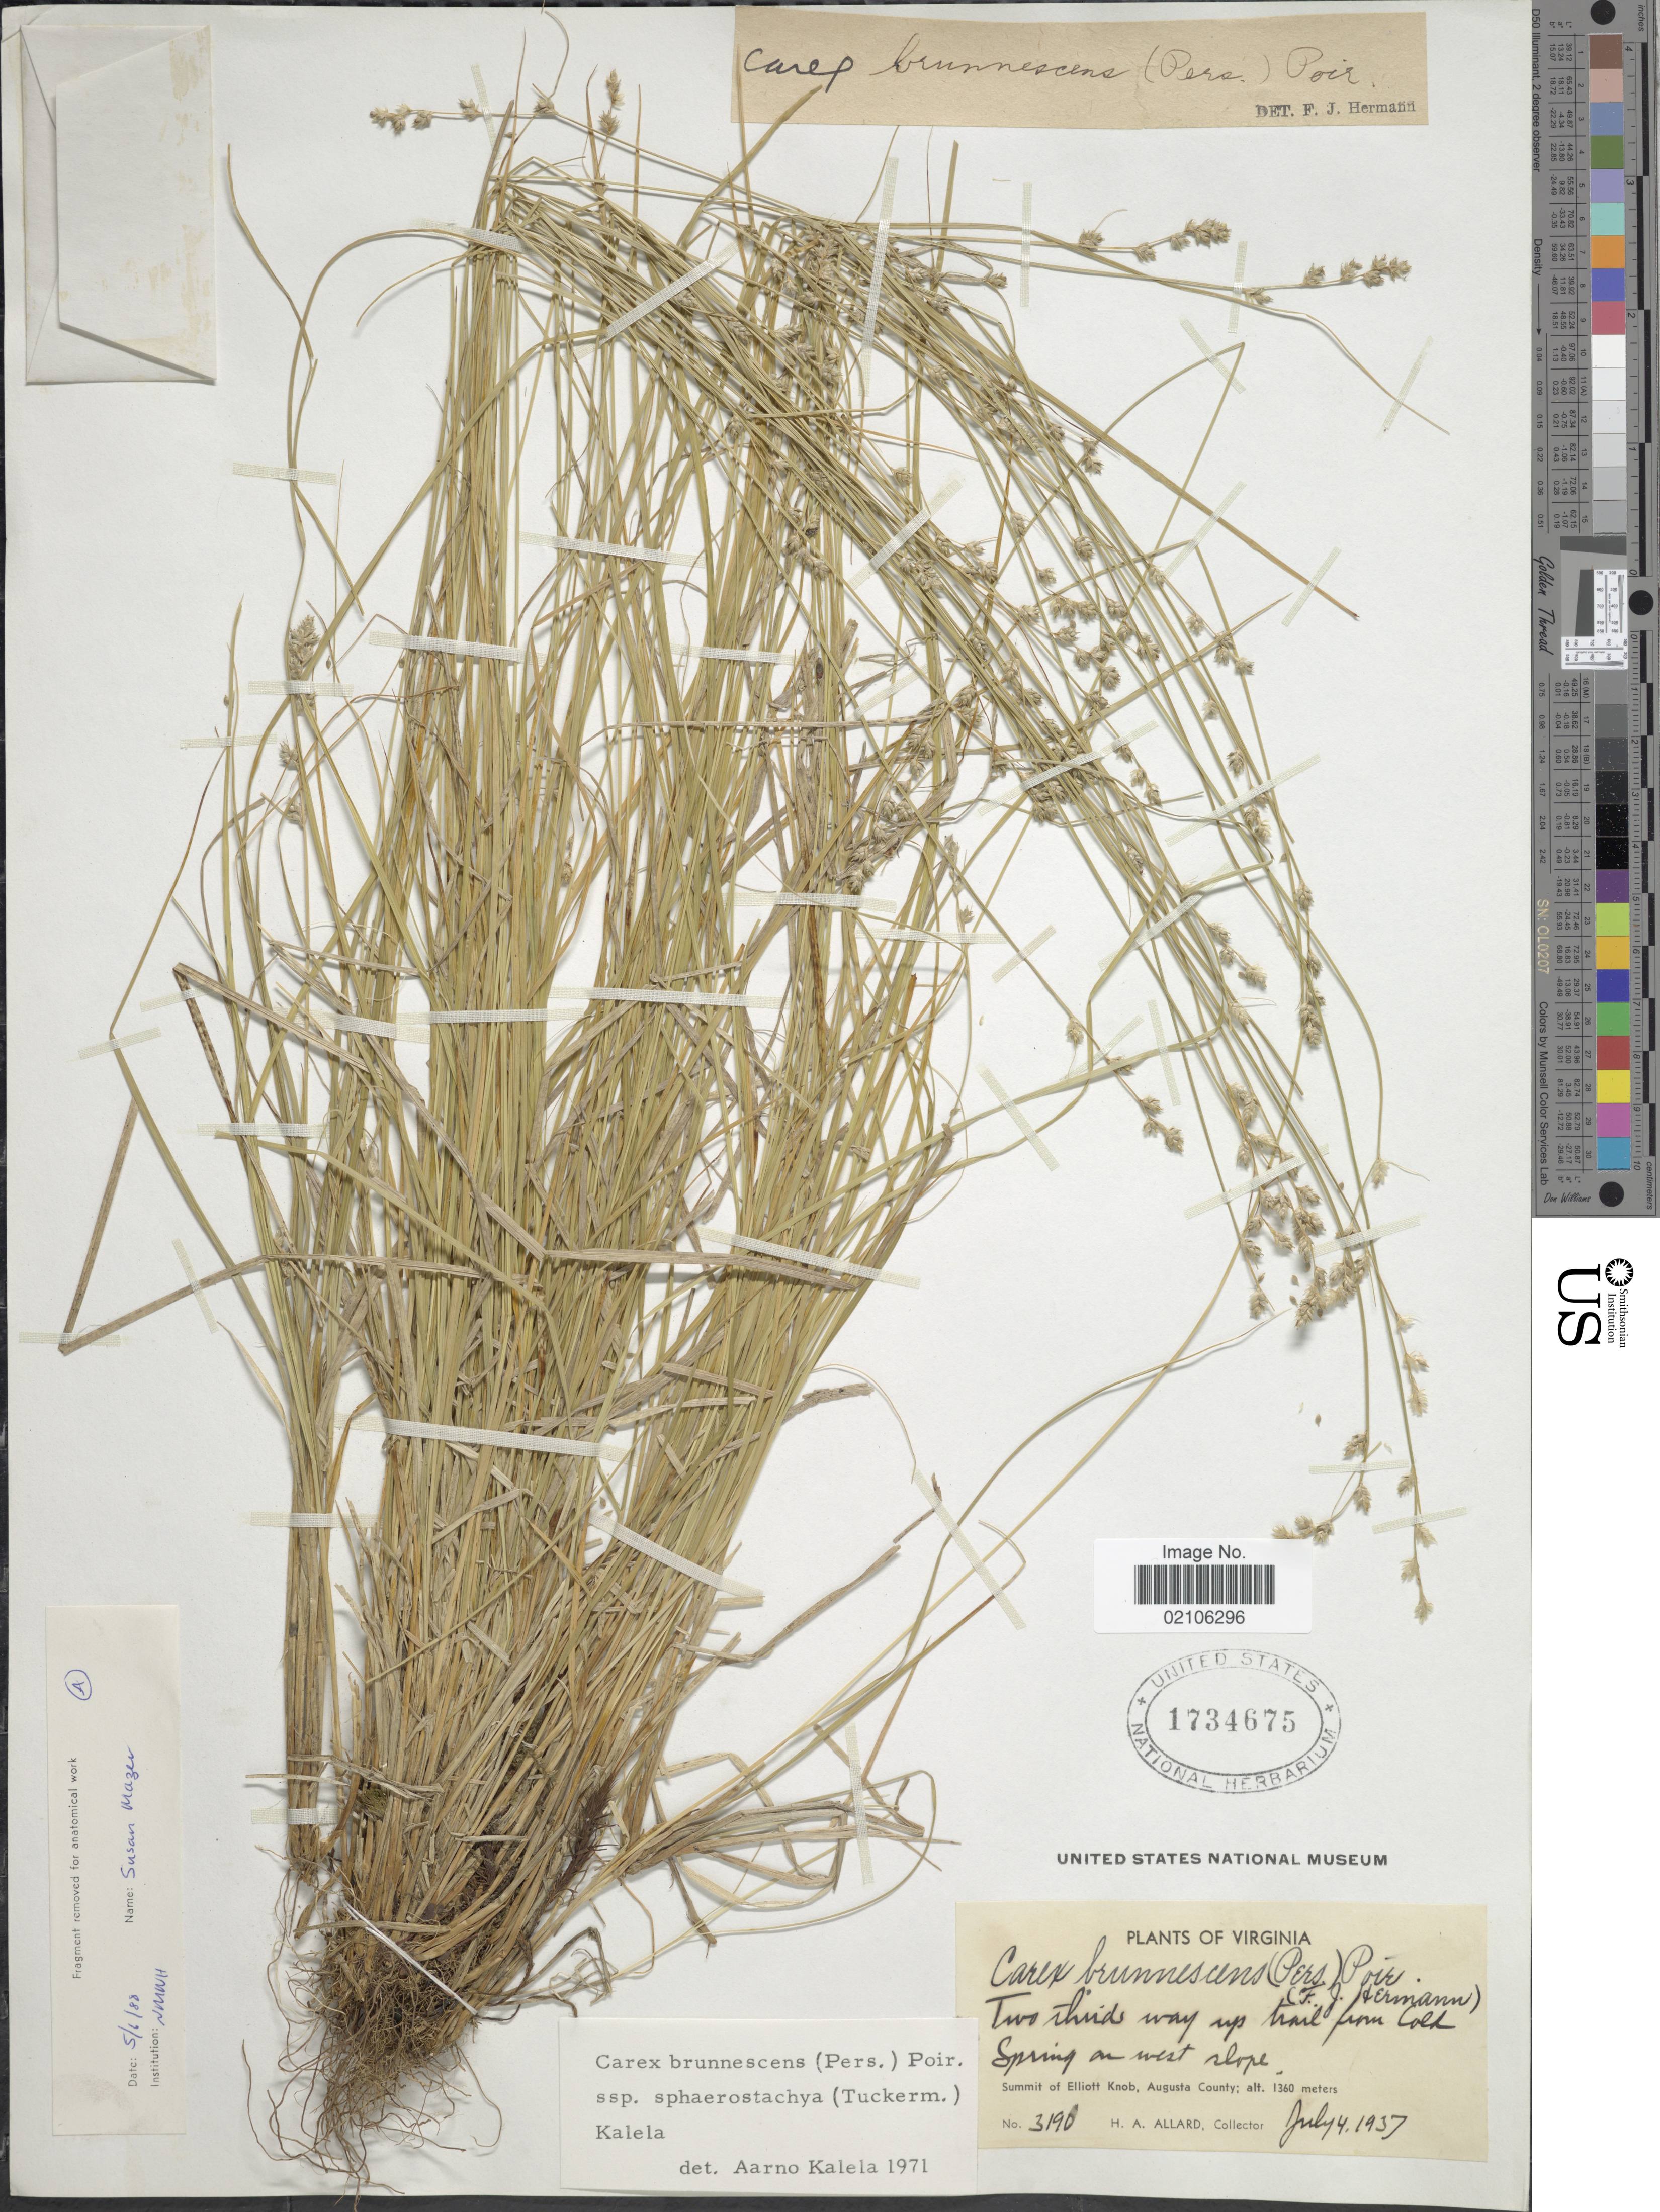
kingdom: Plantae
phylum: Tracheophyta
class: Liliopsida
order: Poales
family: Cyperaceae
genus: Carex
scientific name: Carex brunnescens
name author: (Pers.) Poir.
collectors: H. A. Allard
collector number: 3196*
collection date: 1937-07-04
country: United States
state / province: Virginia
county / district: Augusta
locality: Two thirds way up trail from Cold Spring on west slope, summit of Elliot Knob, Augusta County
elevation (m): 1360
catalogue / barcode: US 1734675